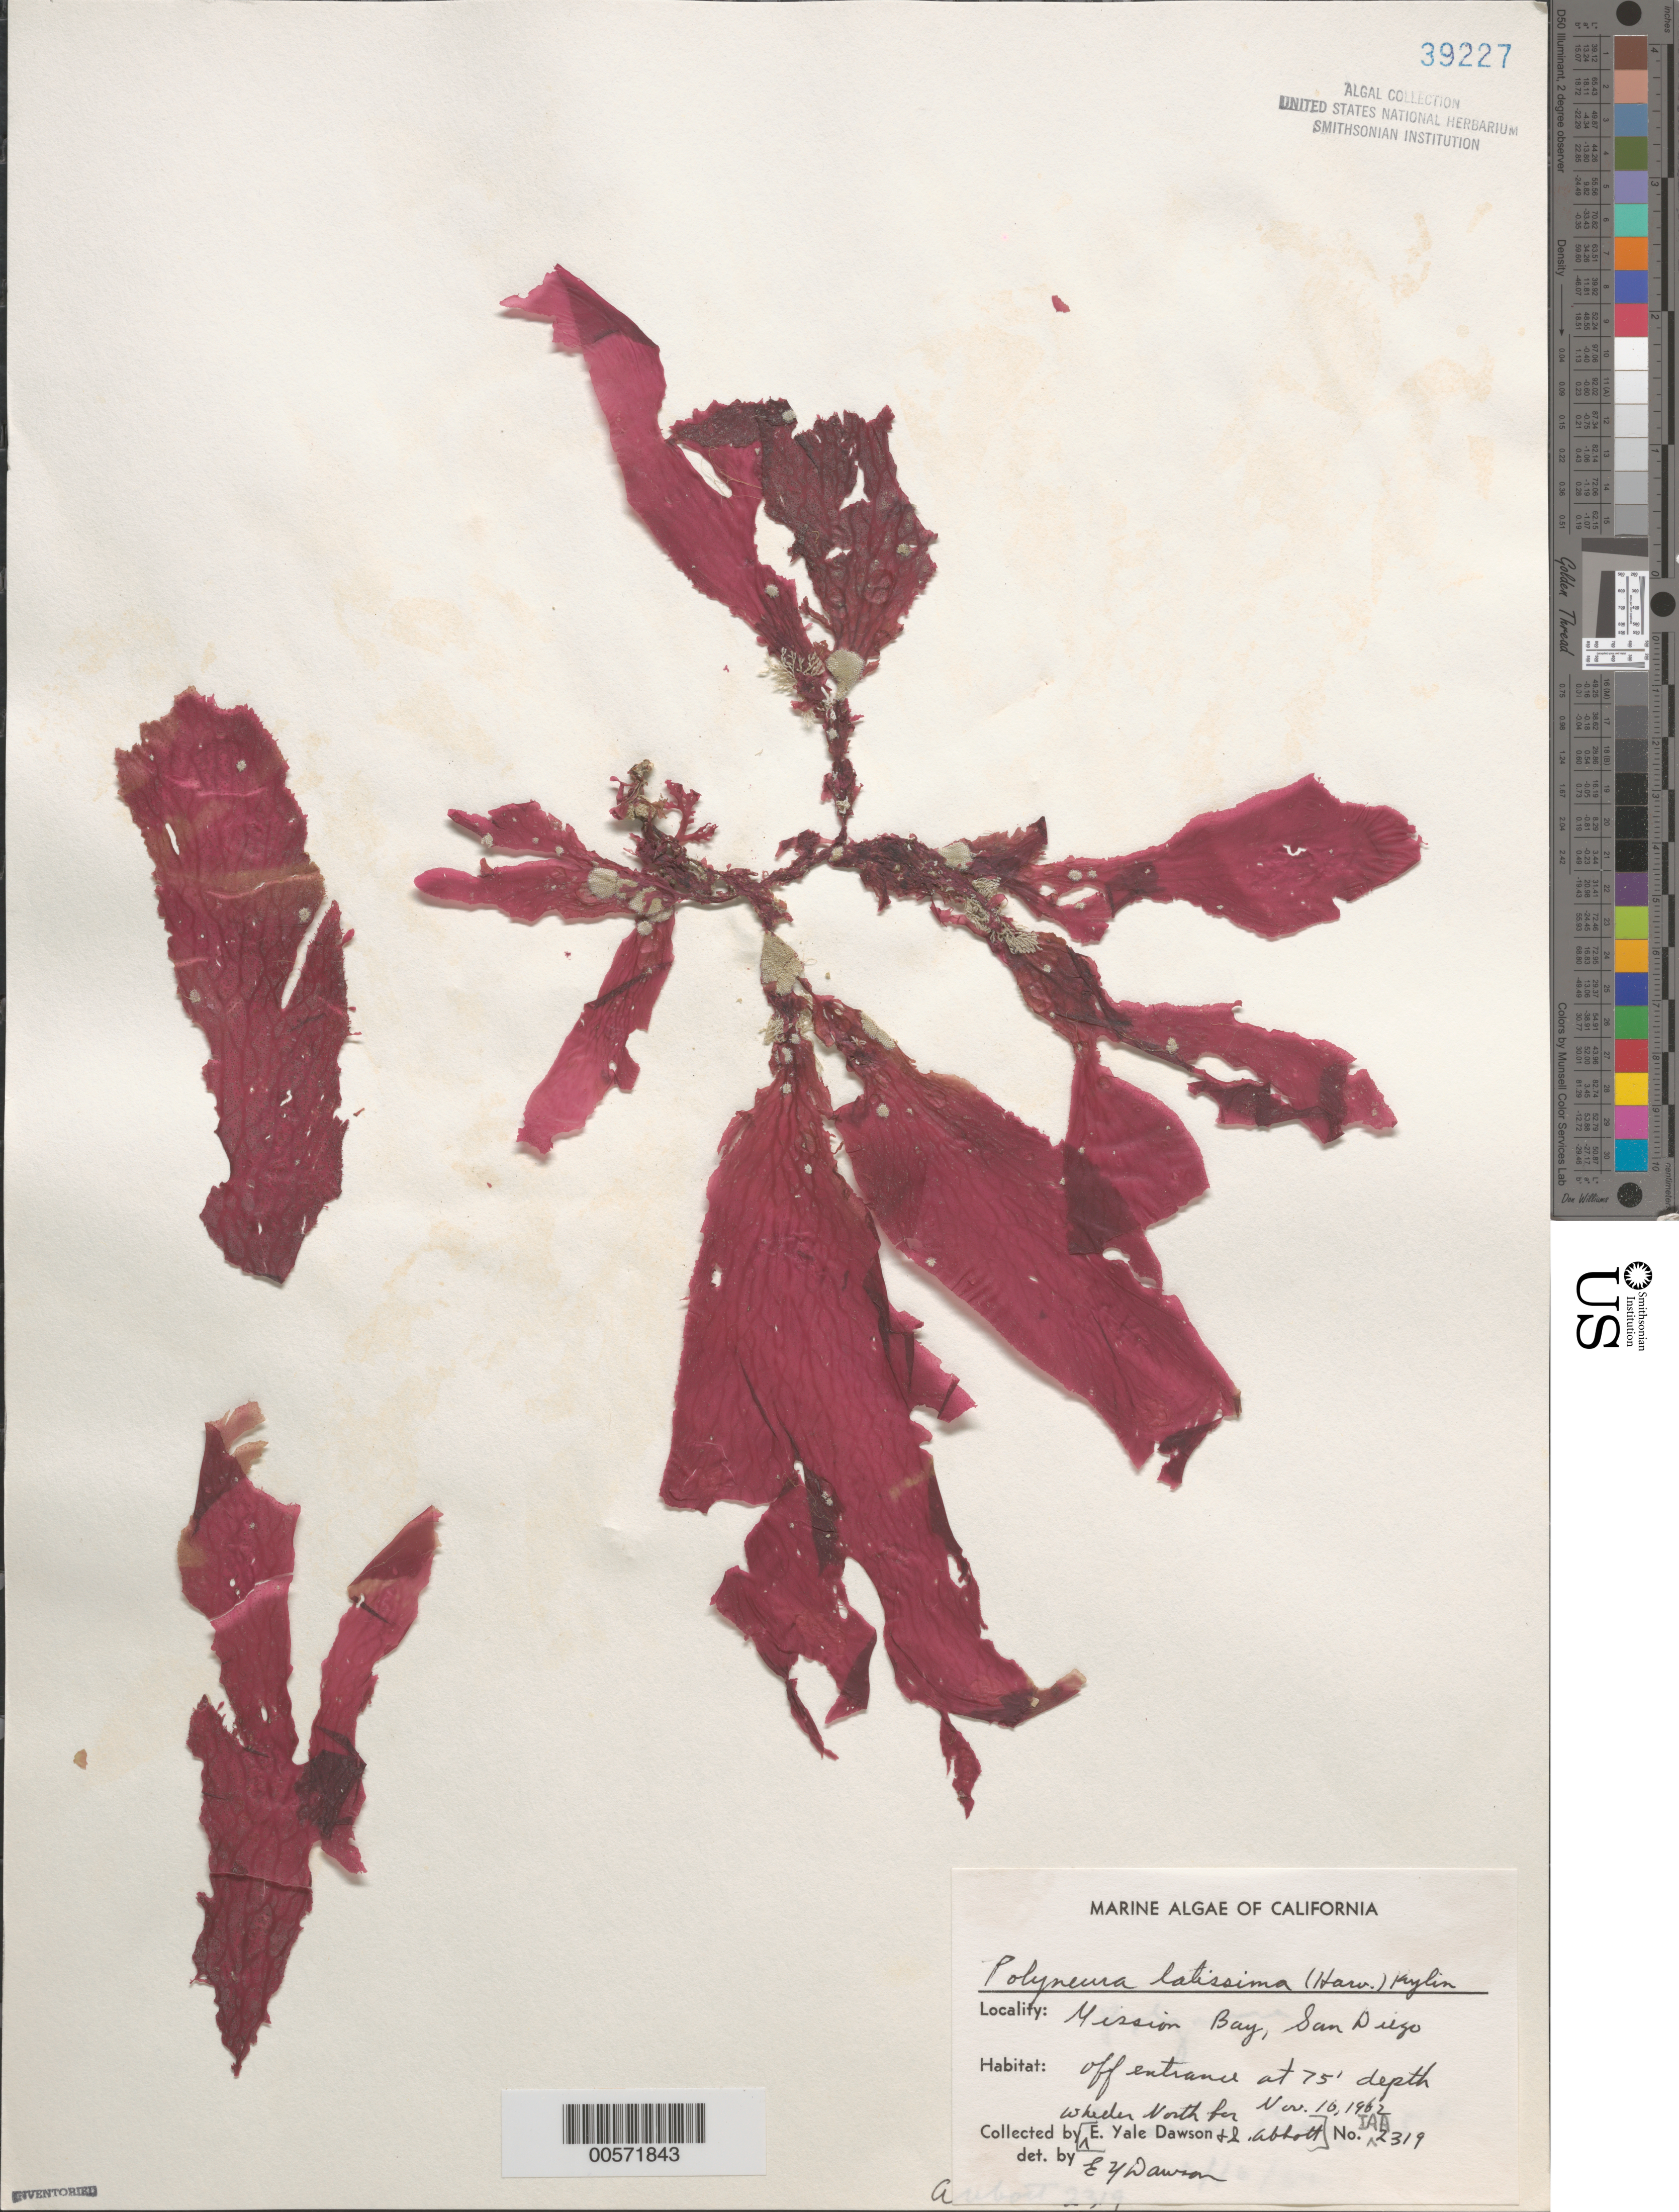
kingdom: Plantae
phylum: Rhodophyta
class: Florideophyceae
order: Ceramiales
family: Delesseriaceae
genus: Polyneura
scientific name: Polyneura latissima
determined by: Dawson, E. Y.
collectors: W. North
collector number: IAA 2319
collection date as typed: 16 Nov 1962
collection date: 1962-11-16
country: United States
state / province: California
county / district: San Diego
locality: Mission Bay, San Diego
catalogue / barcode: US 39227